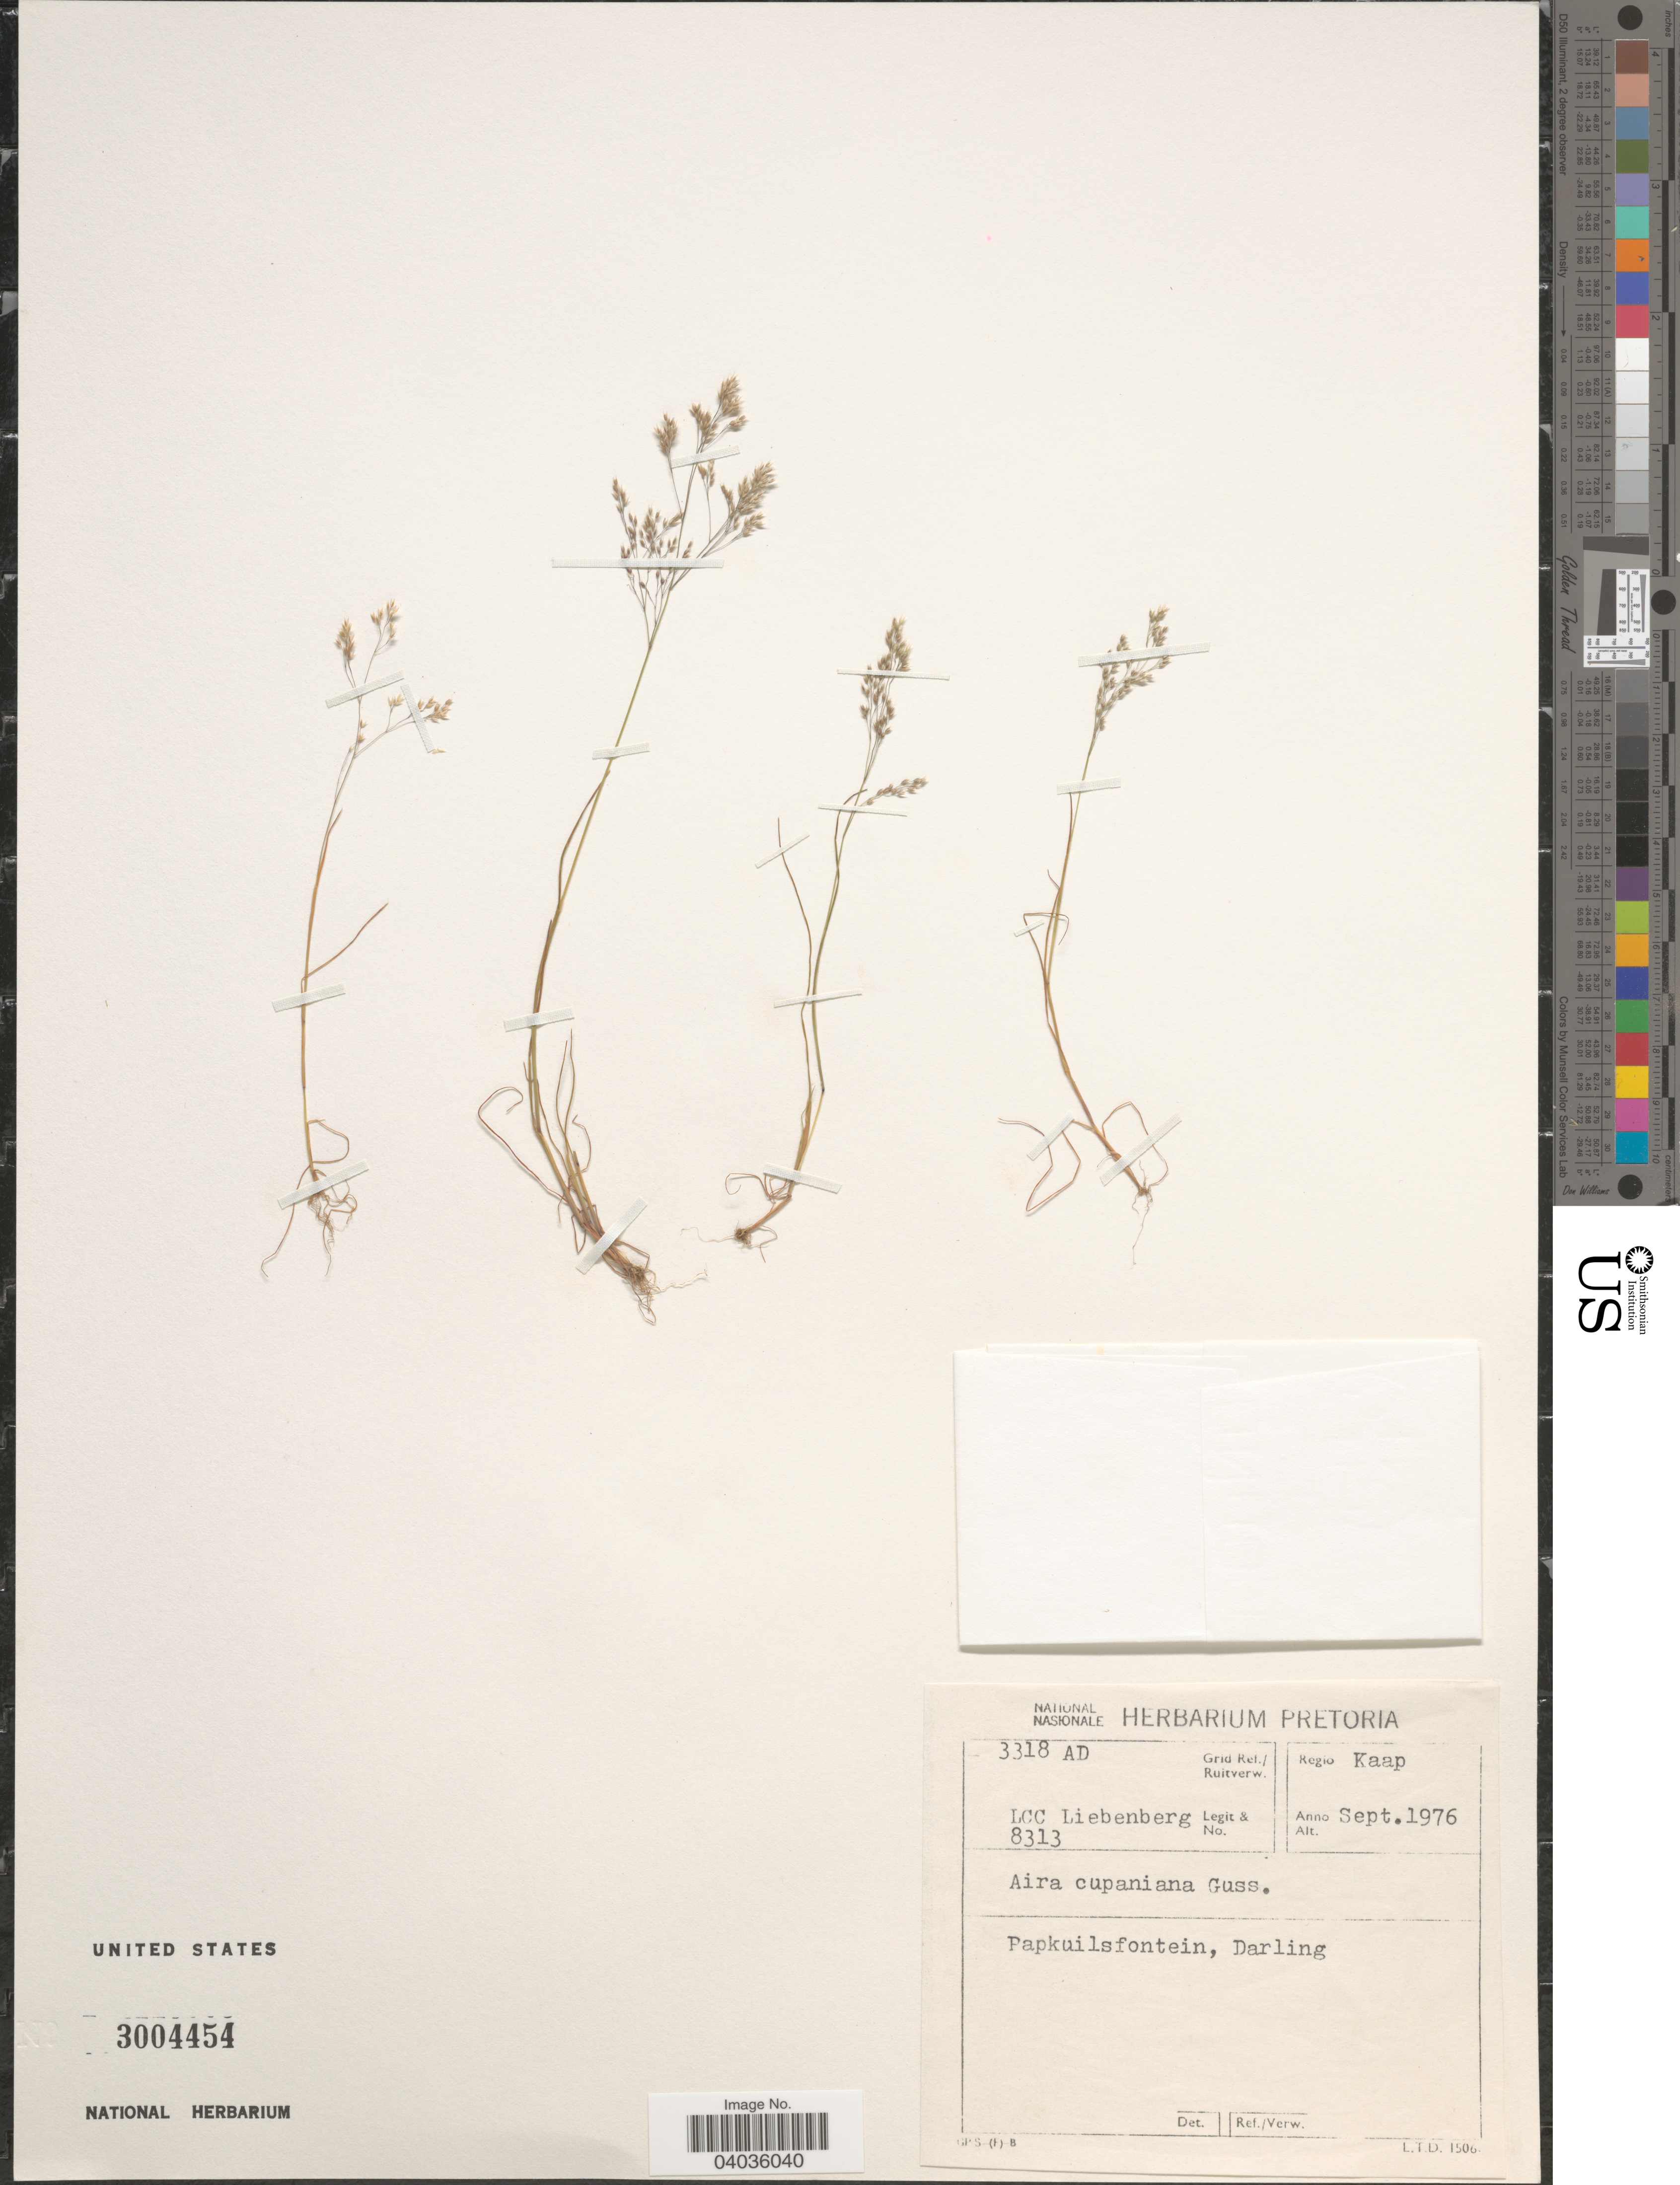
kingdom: Plantae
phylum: Tracheophyta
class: Liliopsida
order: Poales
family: Poaceae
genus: Aira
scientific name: Aira cupaniana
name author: Gussone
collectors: -. Liebenberg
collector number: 8313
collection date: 1976-09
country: South Africa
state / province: Western Cape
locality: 3318AD Grid Ref./Ruitverw. Regio Kaap. Papkuilsfontein, Darling.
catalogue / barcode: US 3004454